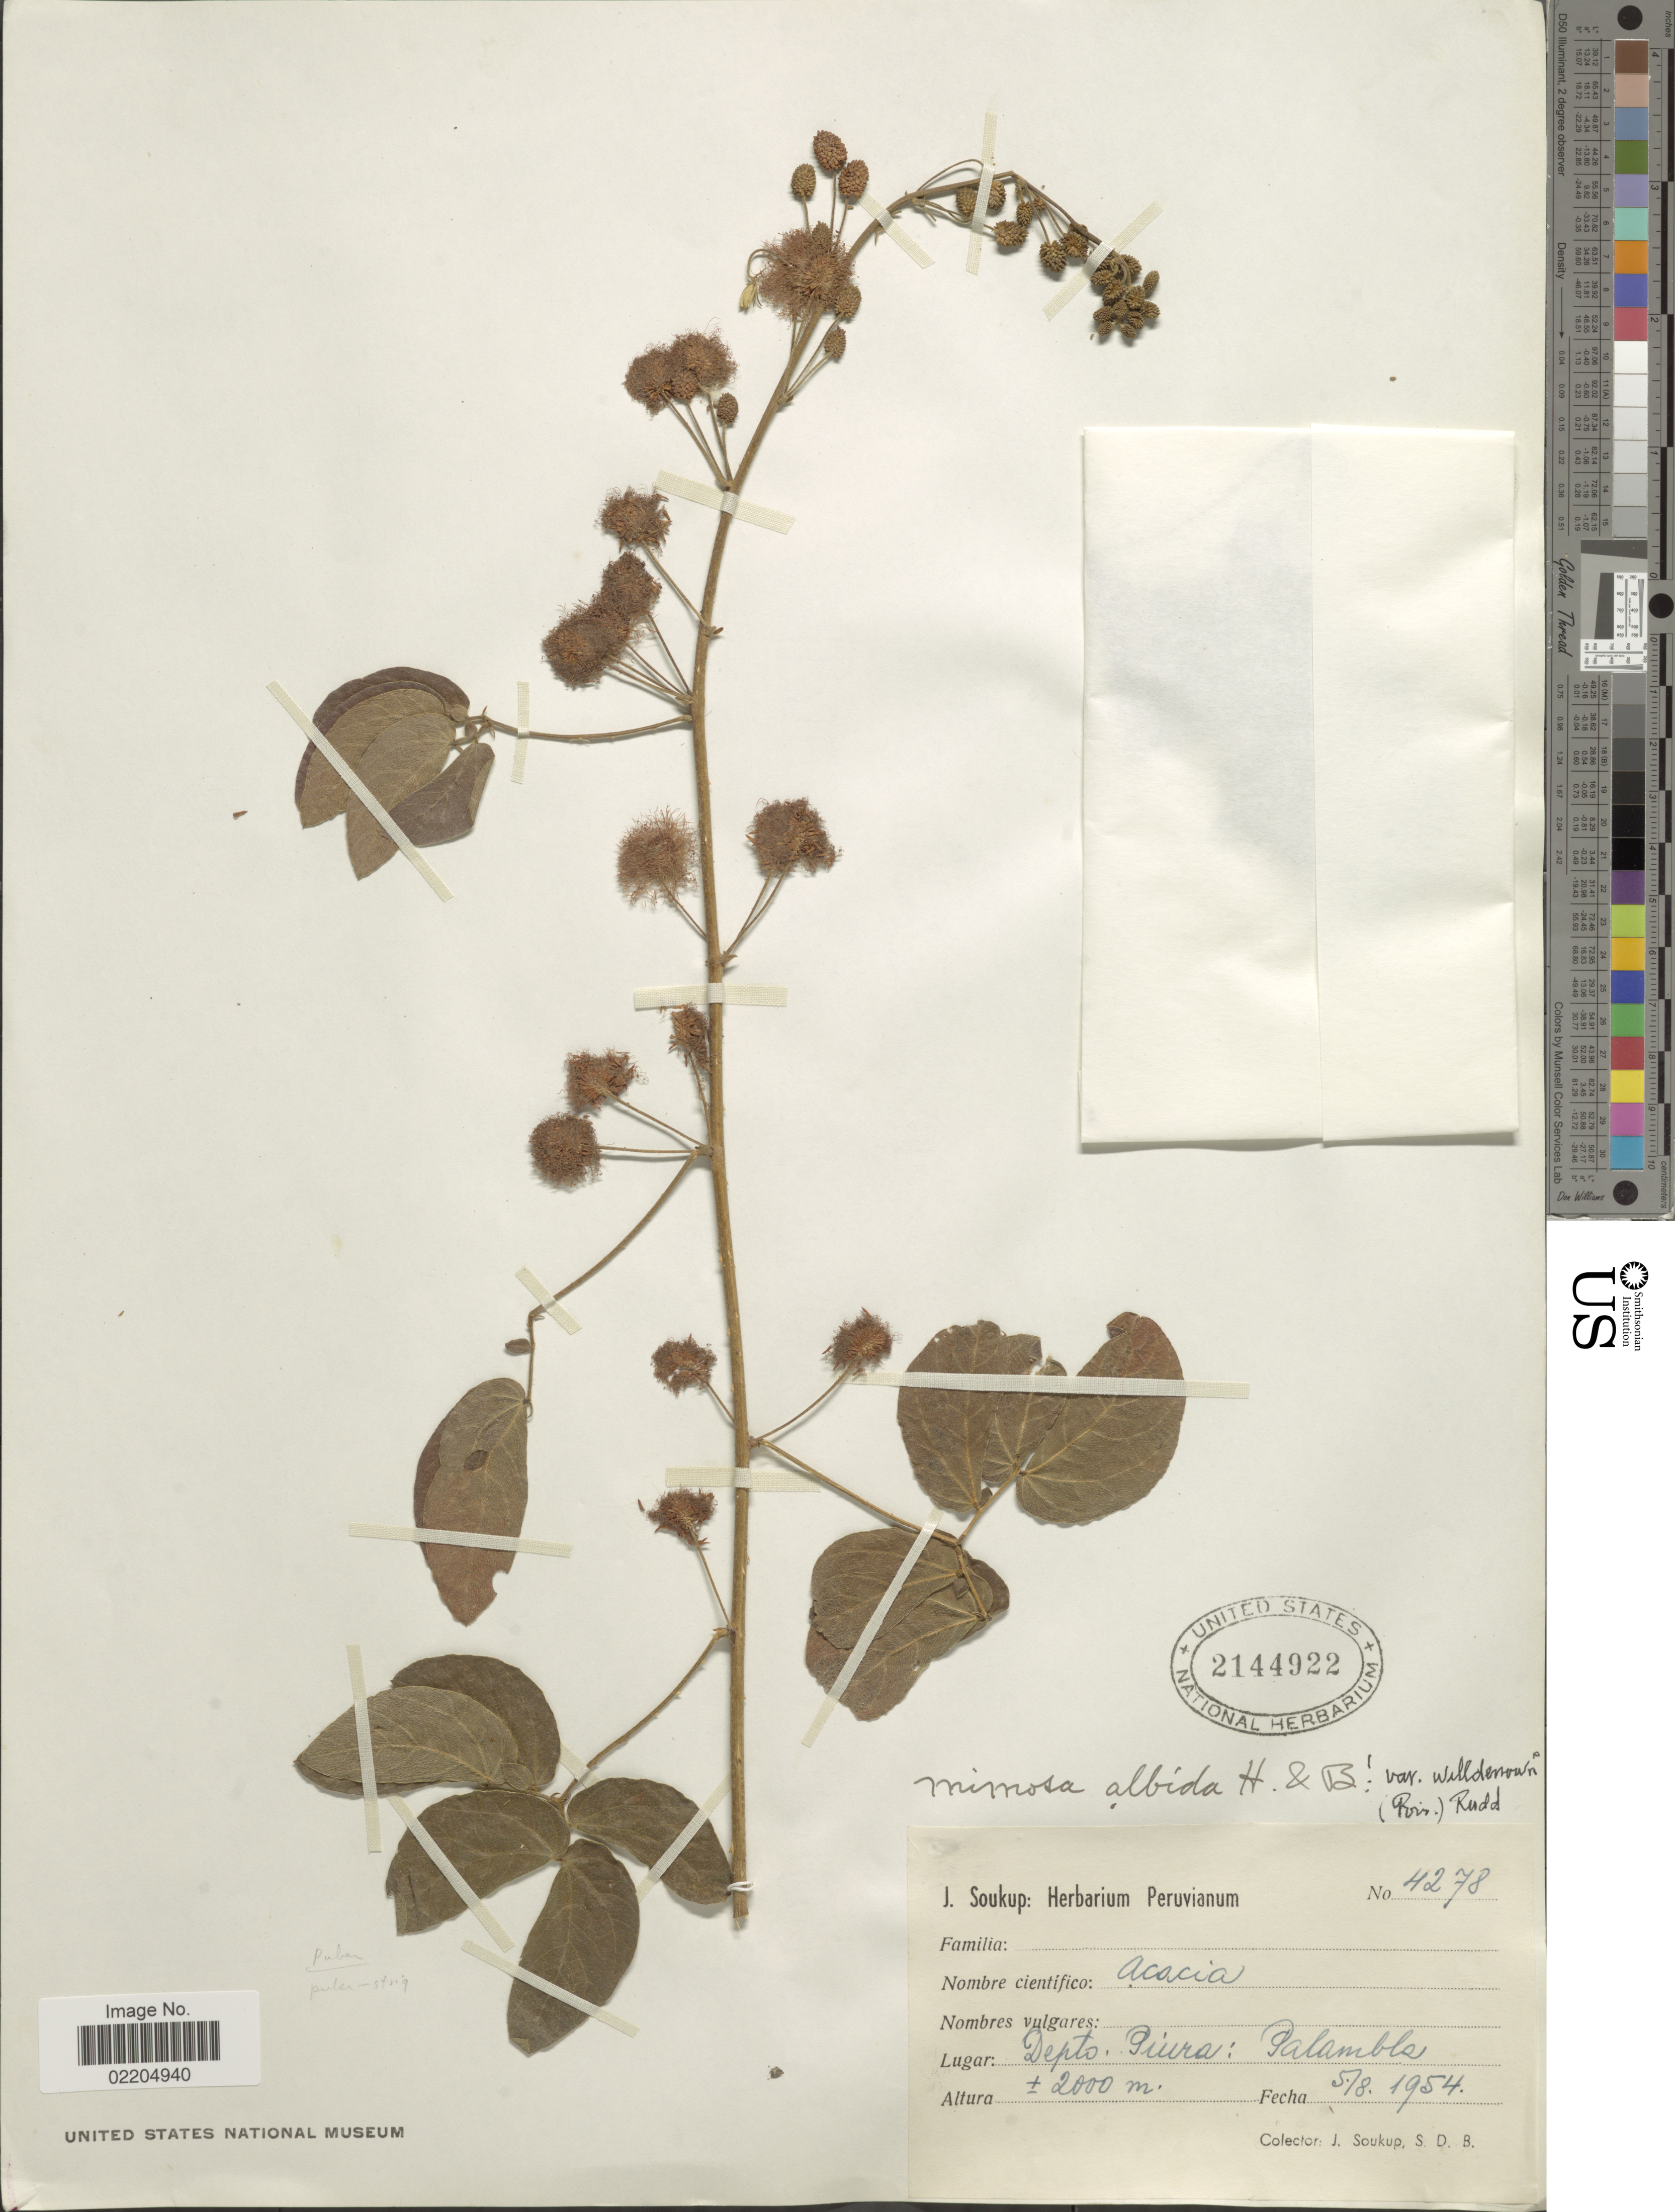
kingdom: Plantae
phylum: Tracheophyta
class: Magnoliopsida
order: Fabales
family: Fabaceae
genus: Mimosa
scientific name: Mimosa albida var. willdenowii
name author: (Poir.) Rudd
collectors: J. Soukup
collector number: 4278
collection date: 1954-08-05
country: Peru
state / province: Piura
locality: Palambla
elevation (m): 2000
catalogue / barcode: US 2144922